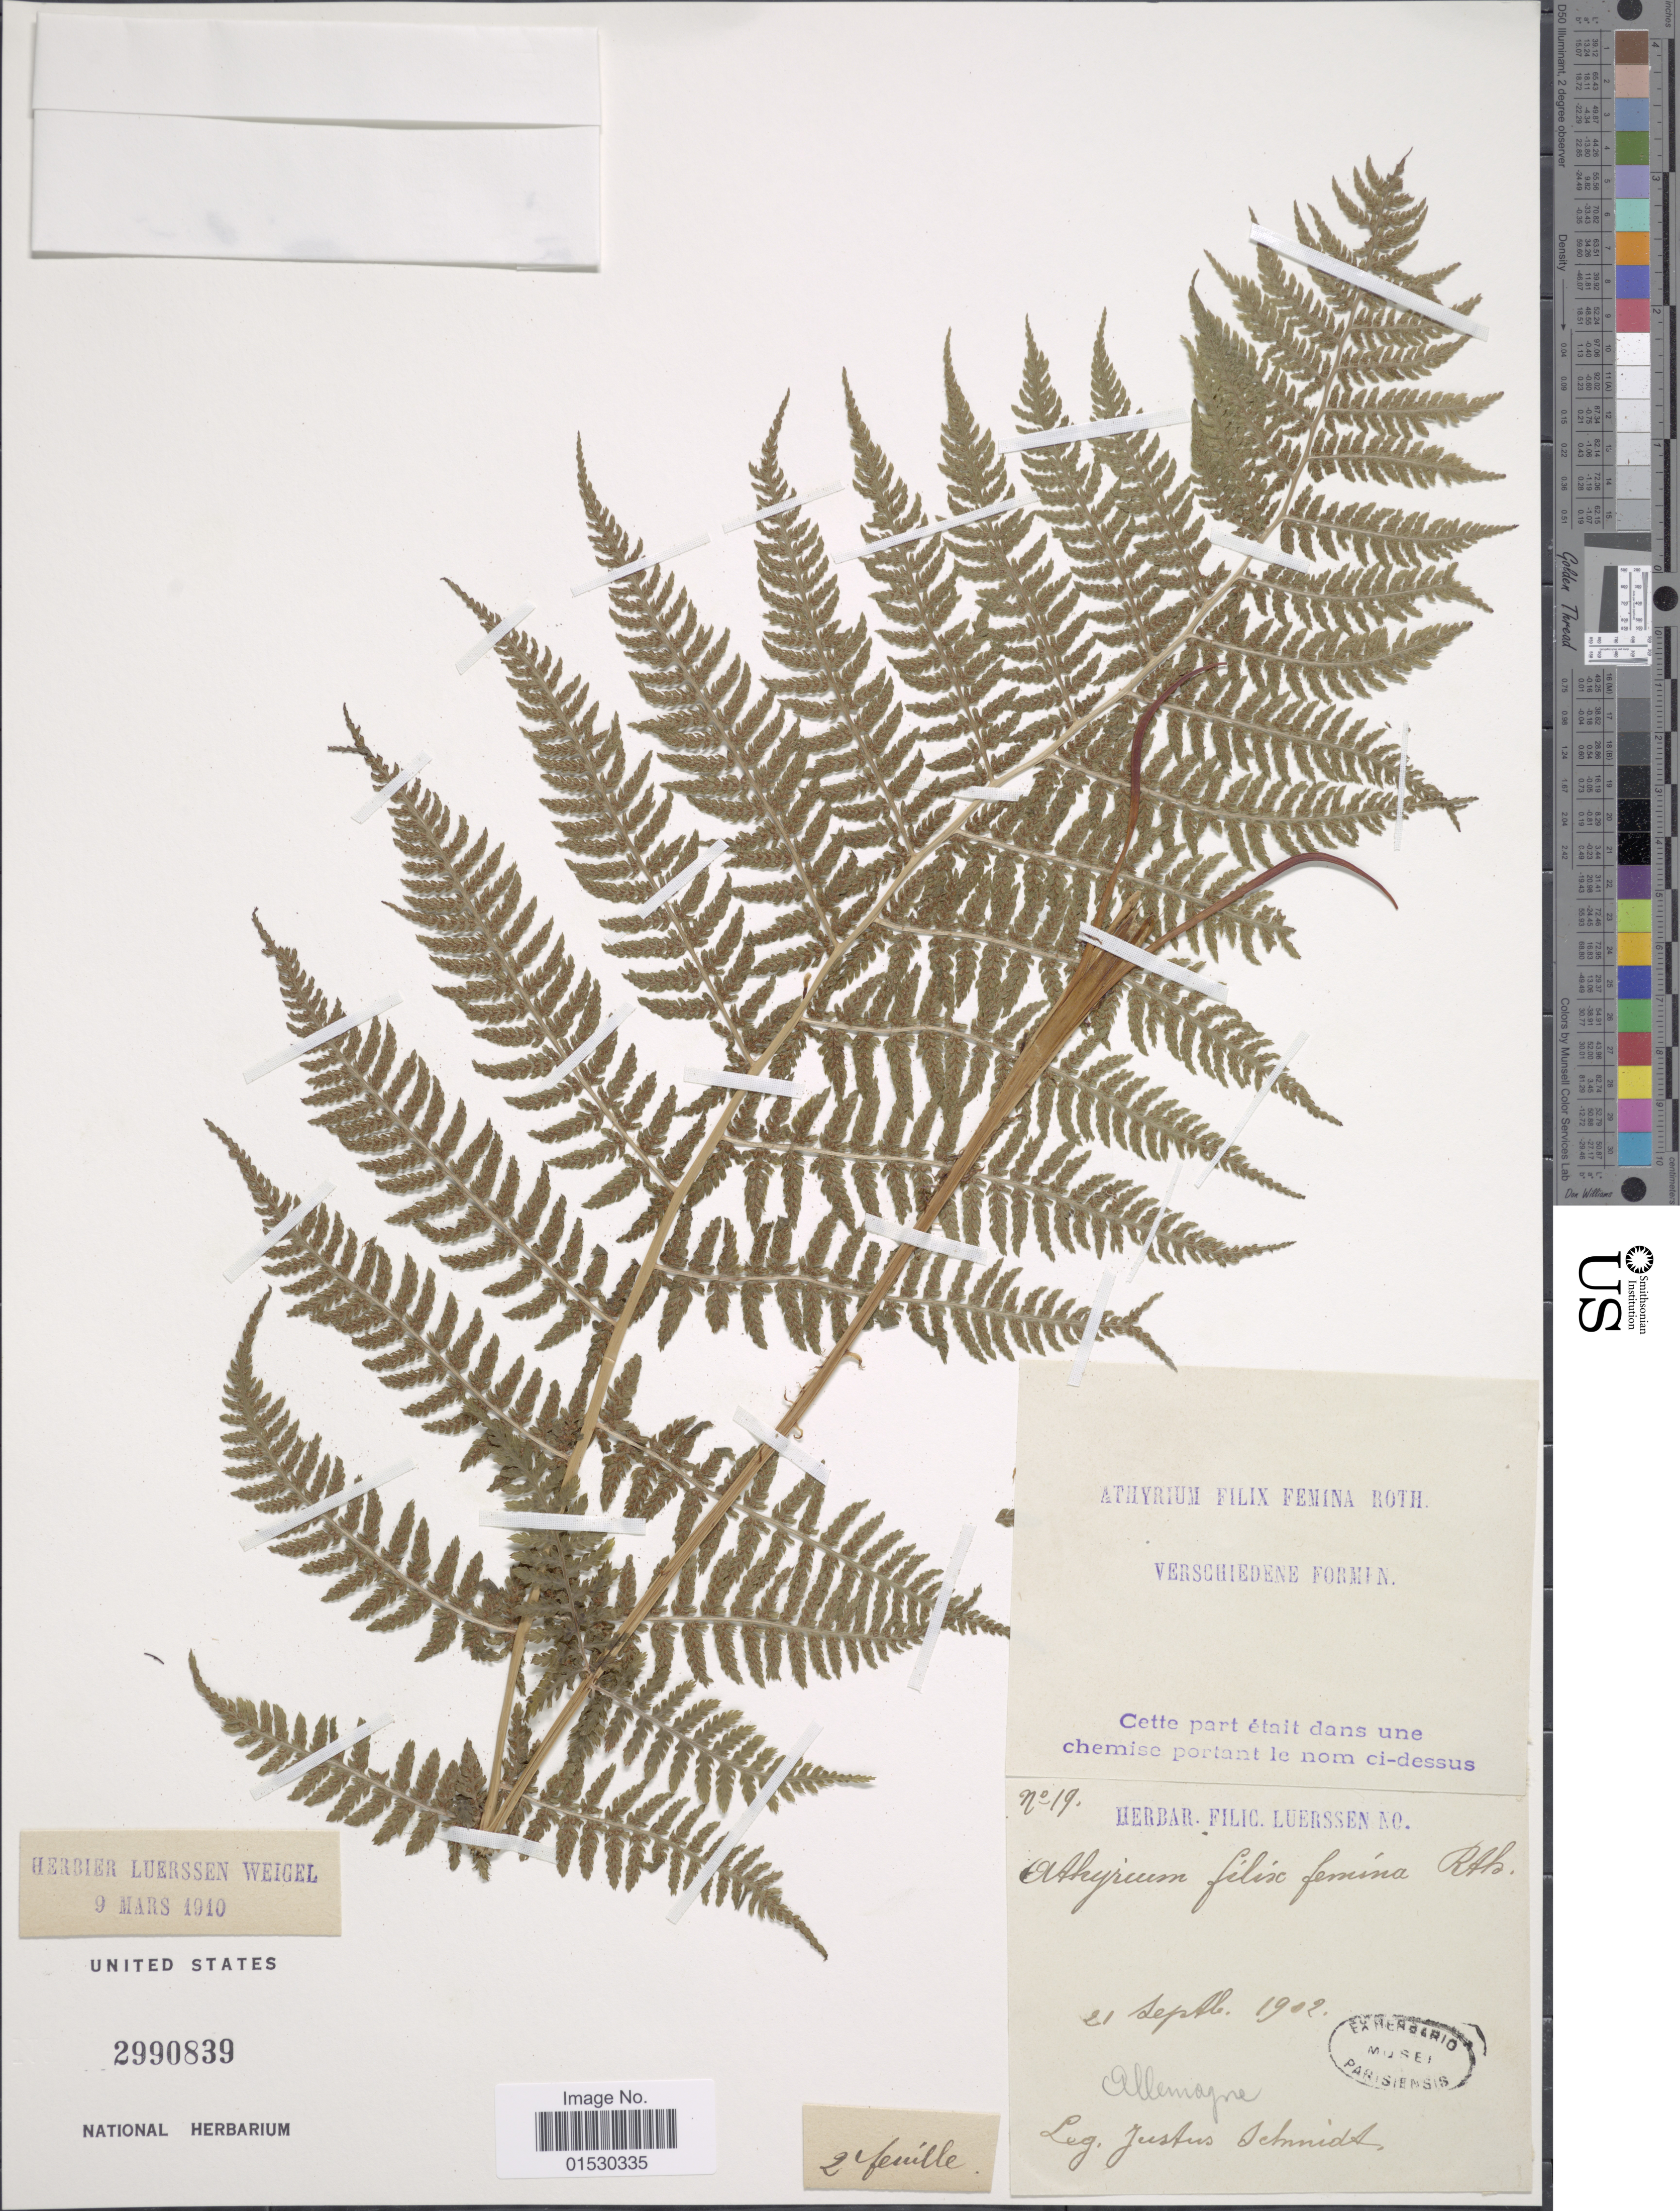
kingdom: Plantae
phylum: Tracheophyta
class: Polypodiopsida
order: Polypodiales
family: Athyriaceae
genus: Athyrium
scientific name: Athyrium filix-femina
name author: (L.) Roth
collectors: J. Schmidt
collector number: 19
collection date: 1902-09-21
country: Germany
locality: Allemagne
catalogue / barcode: US 2990839